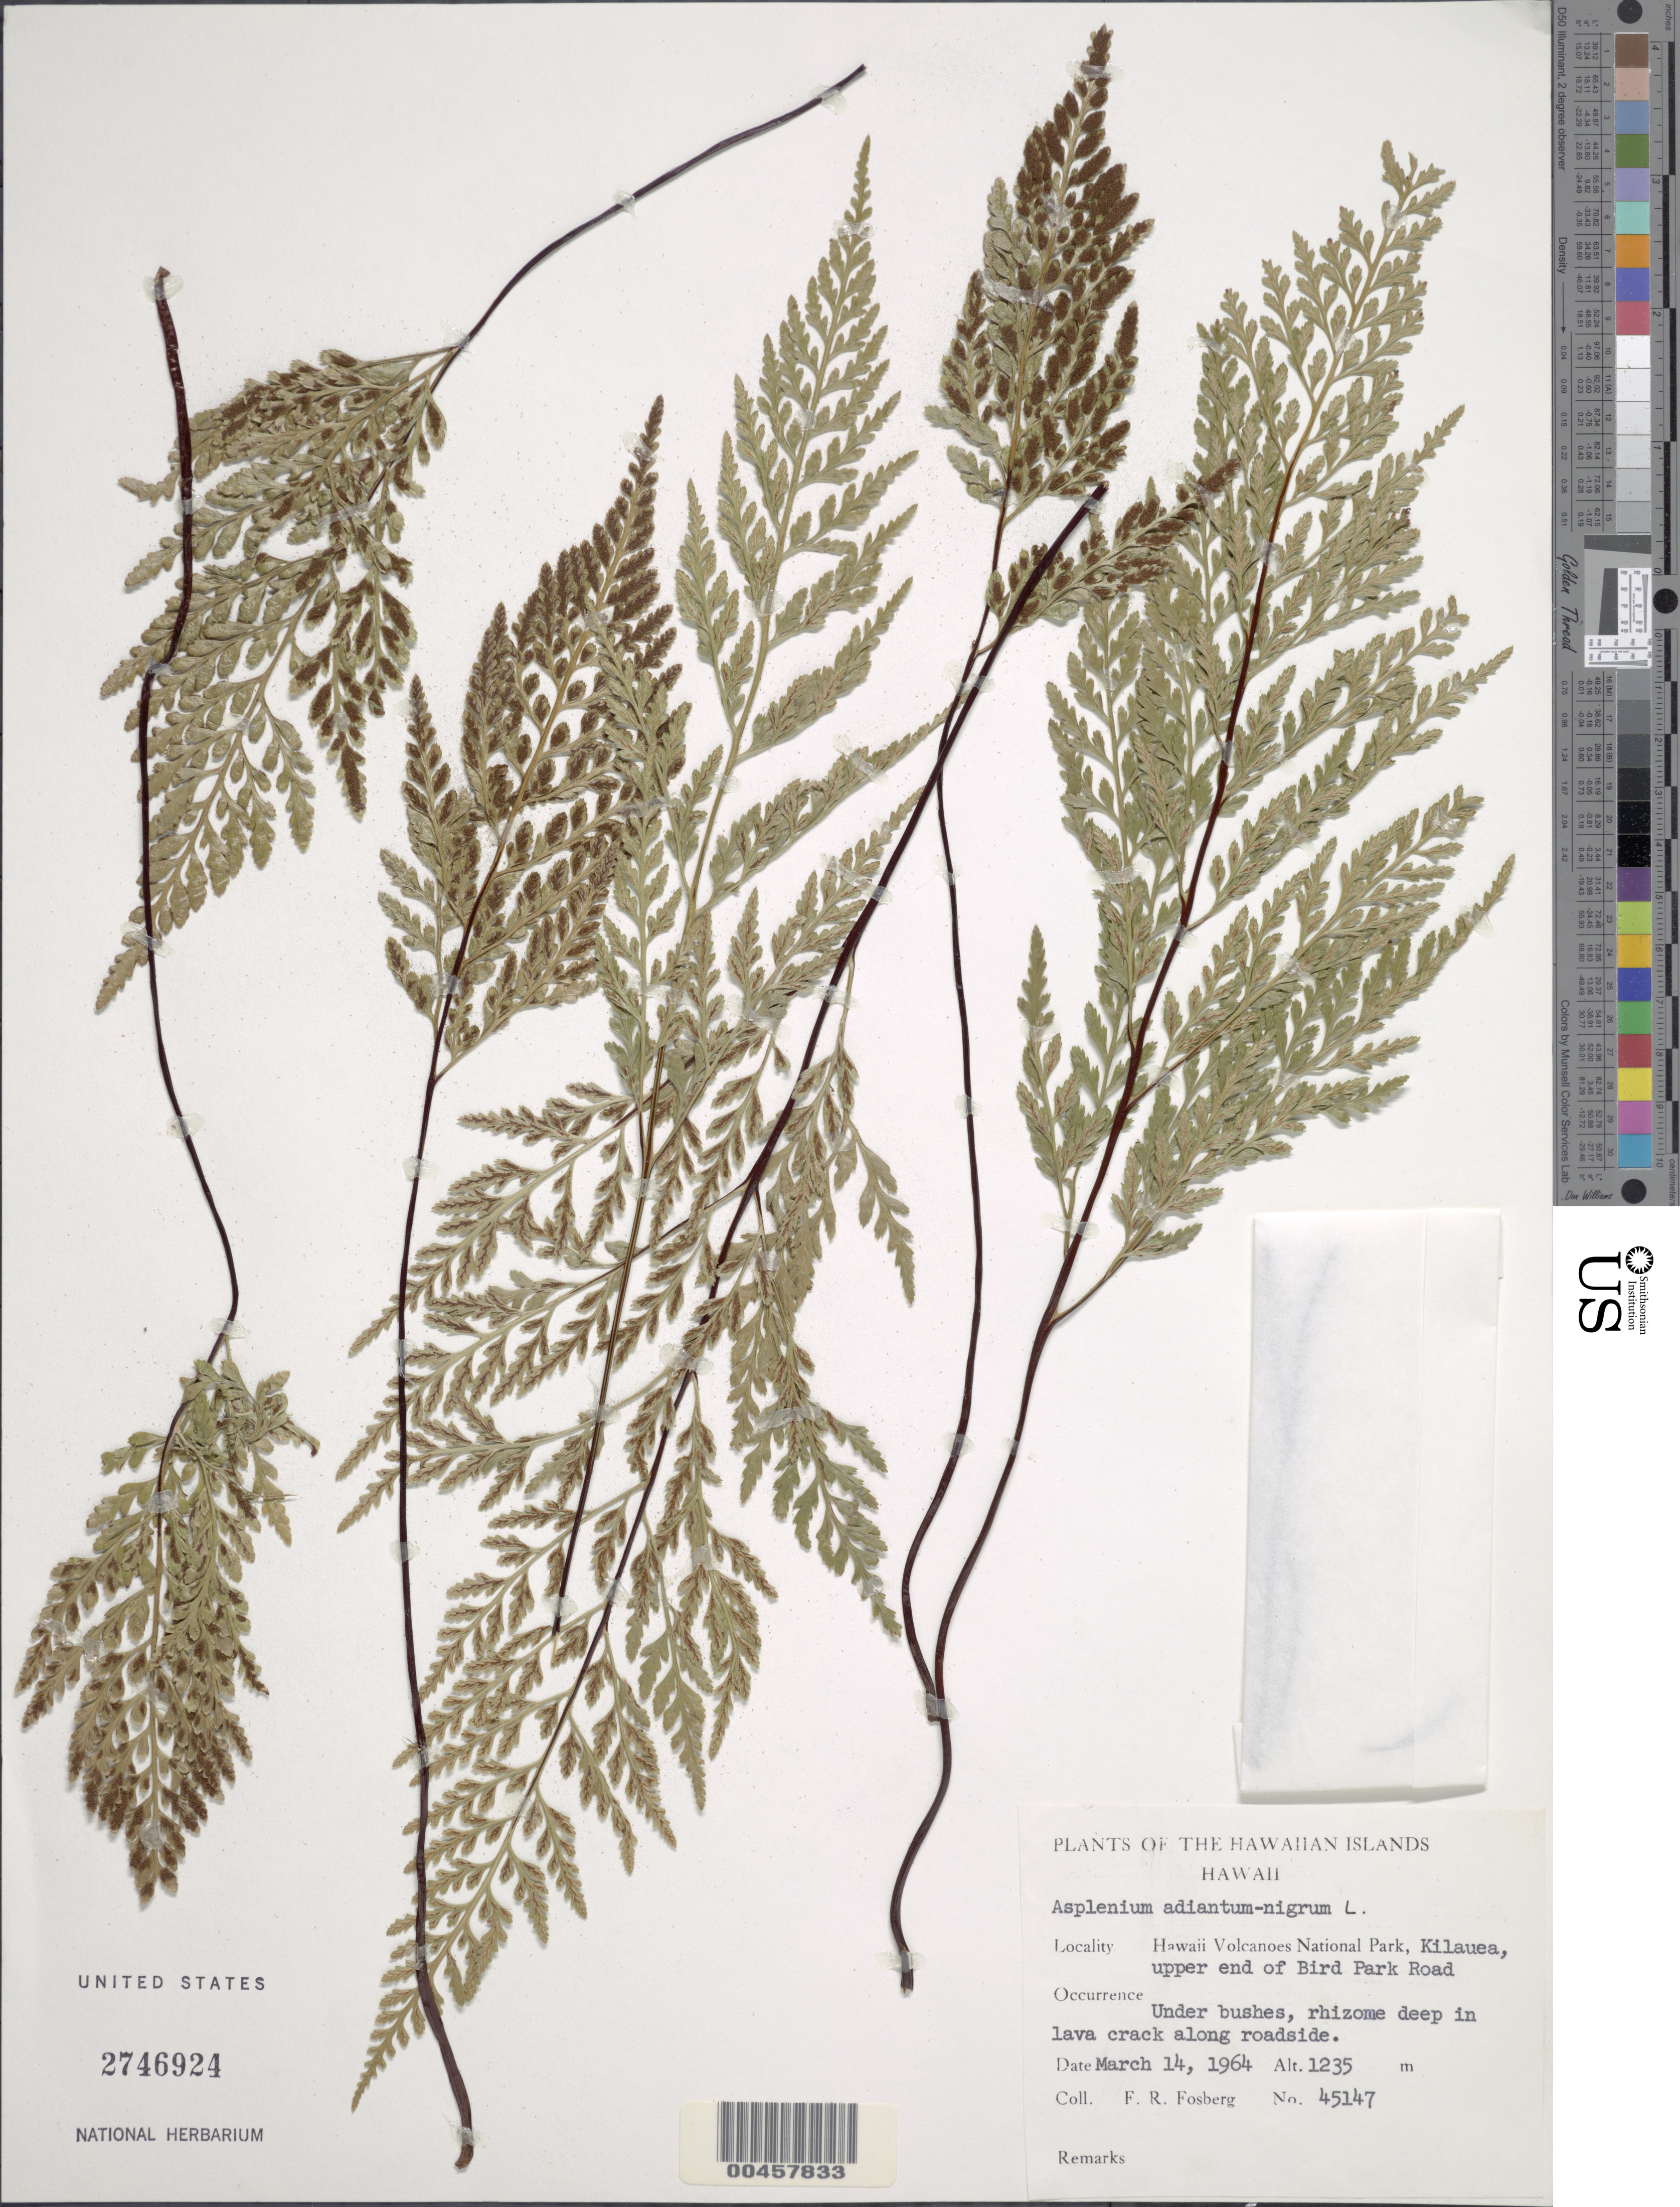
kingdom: Plantae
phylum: Tracheophyta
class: Polypodiopsida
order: Polypodiales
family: Aspleniaceae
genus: Asplenium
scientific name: Asplenium adiantum-nigrum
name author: L.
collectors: F. R. Fosberg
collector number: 1235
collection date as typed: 14 Mar 1964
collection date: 1964-03-14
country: United States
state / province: Hawaii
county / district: Hawaii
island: Hawaii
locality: Hawaii Volcanoes National park, Kilauea, upper end of Bird Park Road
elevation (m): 1235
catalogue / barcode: US 2746924